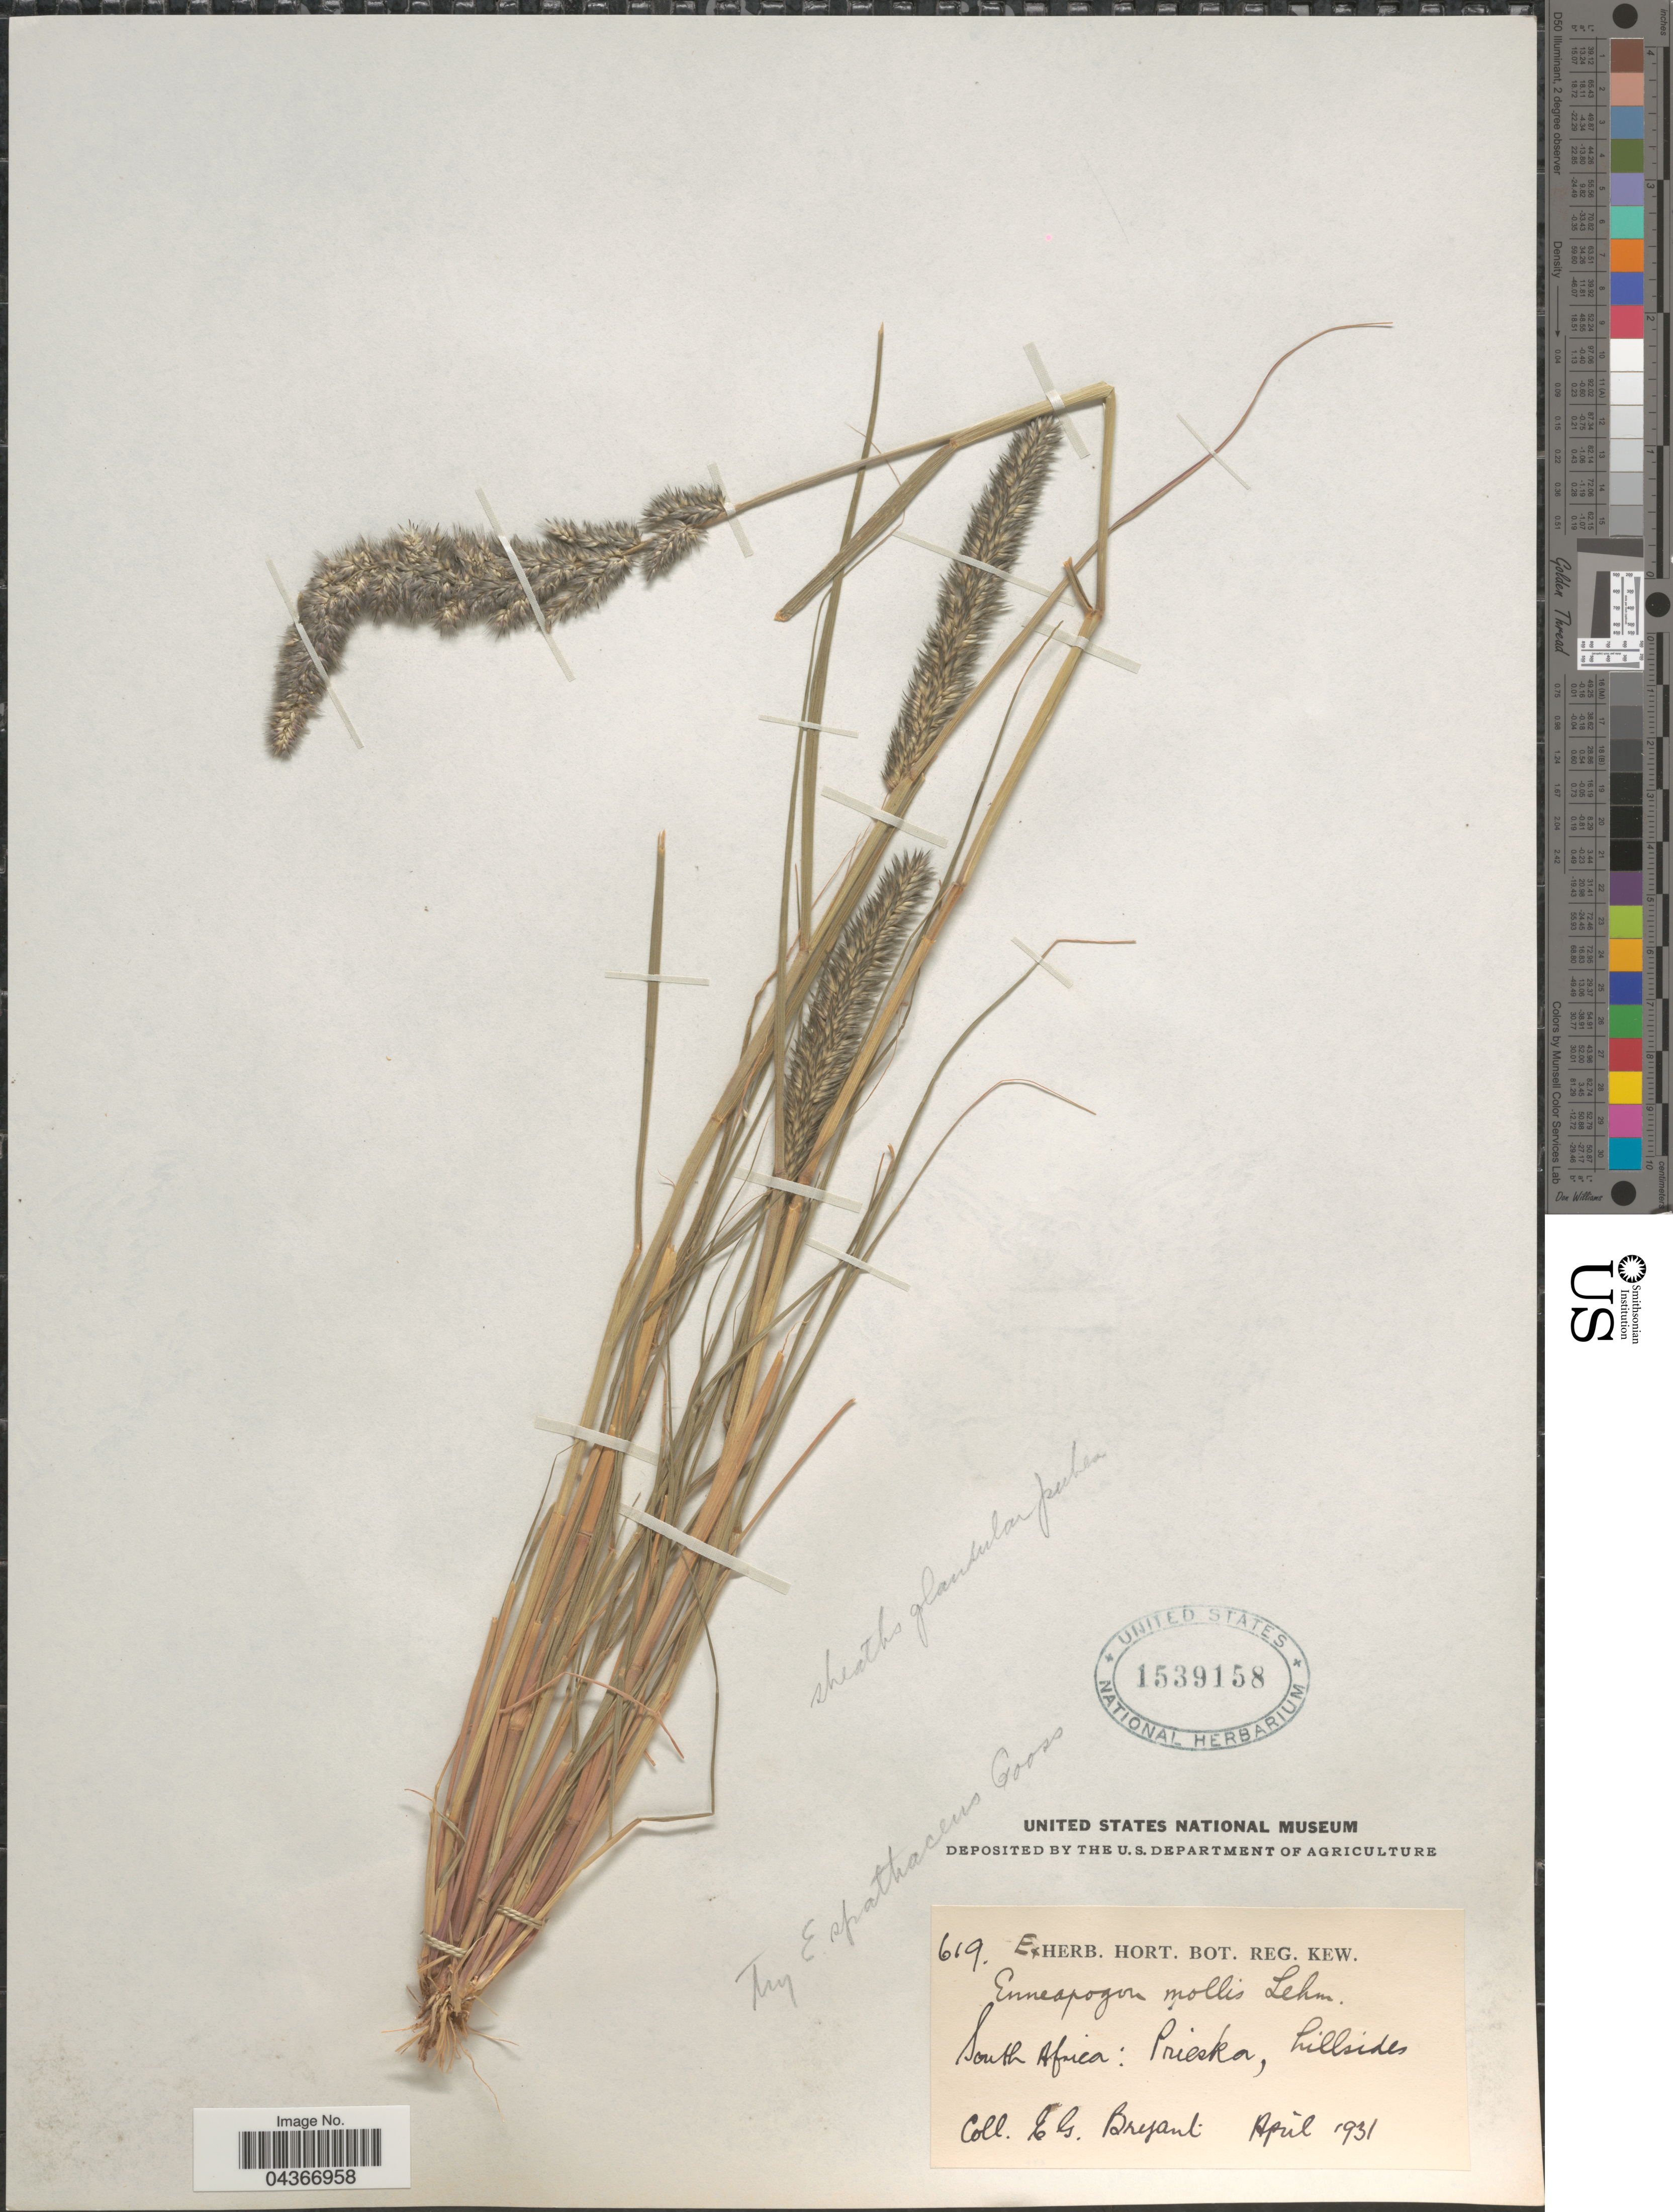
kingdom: Plantae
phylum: Tracheophyta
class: Liliopsida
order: Poales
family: Poaceae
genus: Enneapogon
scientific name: Enneapogon spathaceus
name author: Gooss.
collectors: E. Bryant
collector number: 619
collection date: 1931-04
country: South Africa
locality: Prieska, hillsides.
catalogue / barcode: US 1539158